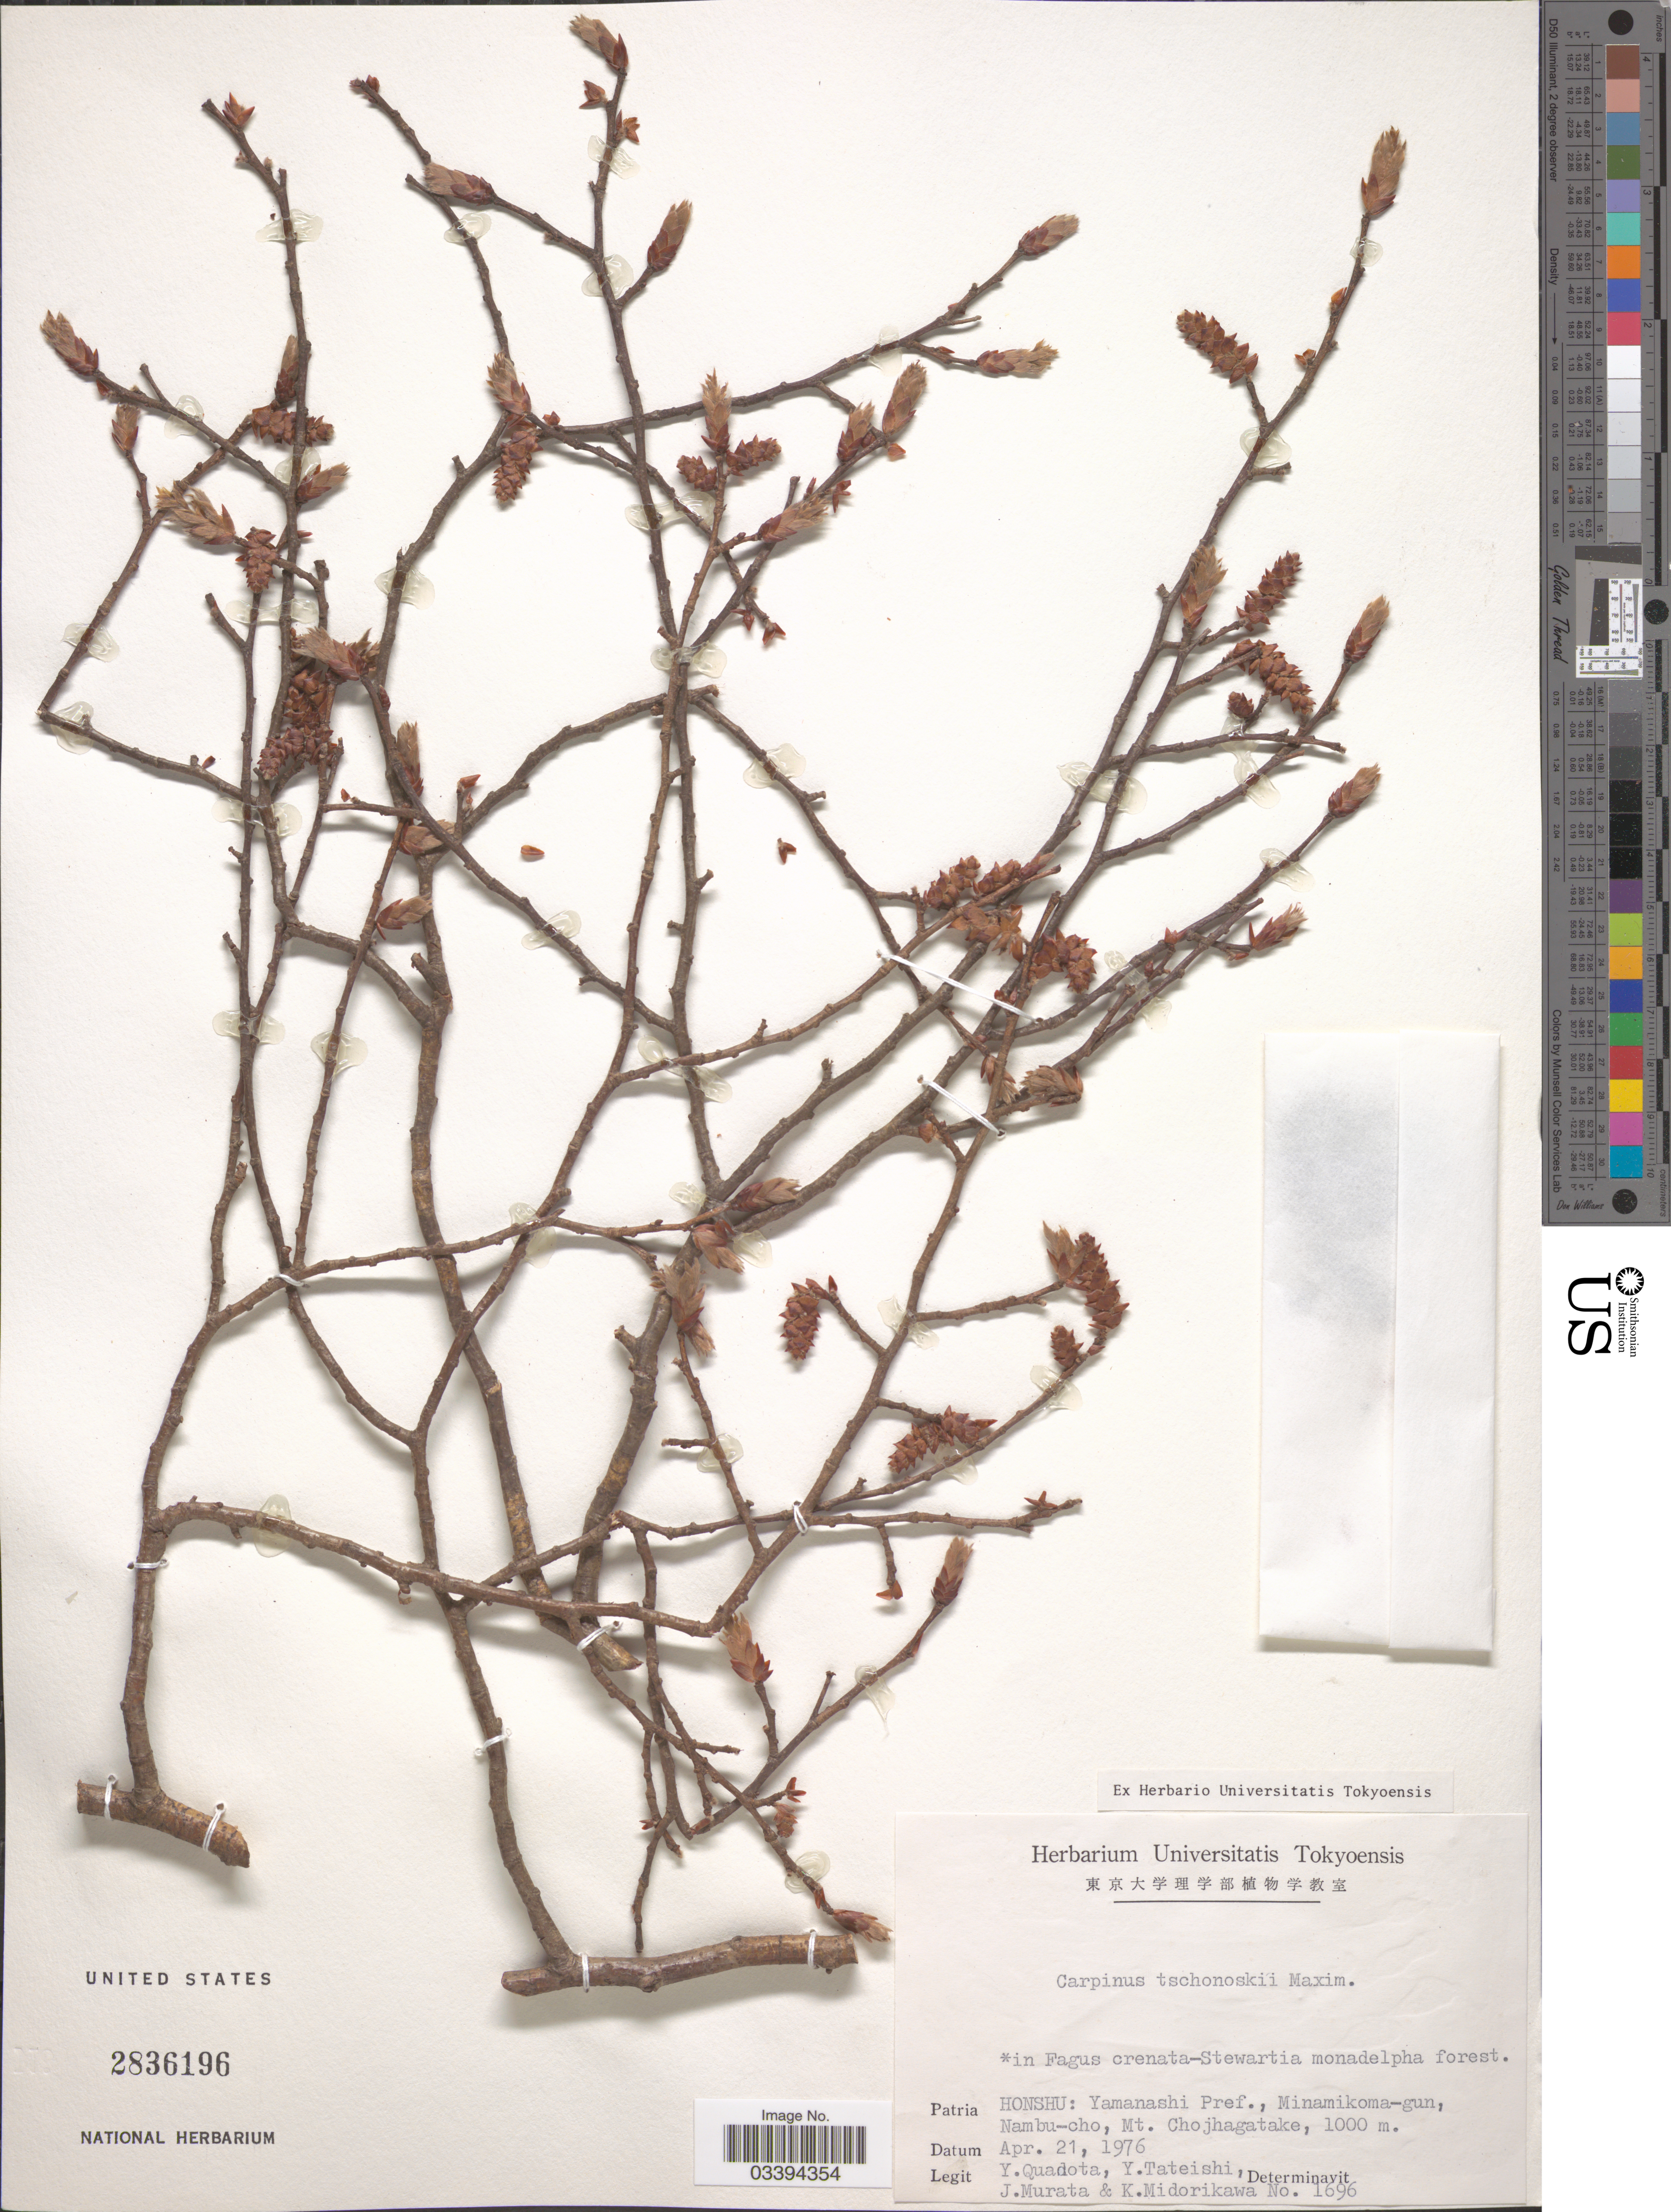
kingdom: Plantae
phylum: Tracheophyta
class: Magnoliopsida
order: Fagales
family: Betulaceae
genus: Carpinus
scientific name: Carpinus tschonoskii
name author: Maxim.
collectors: Y. Quadota, Y. Tateishi, J. Murata & K. Midorikawa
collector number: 1696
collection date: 1976-04-21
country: Japan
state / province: Yamanasi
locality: Honshu: Yamanashi Pref., Minamikoma-gun, Nambu-cho, Chojhagatake.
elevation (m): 1000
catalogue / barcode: US 2836196